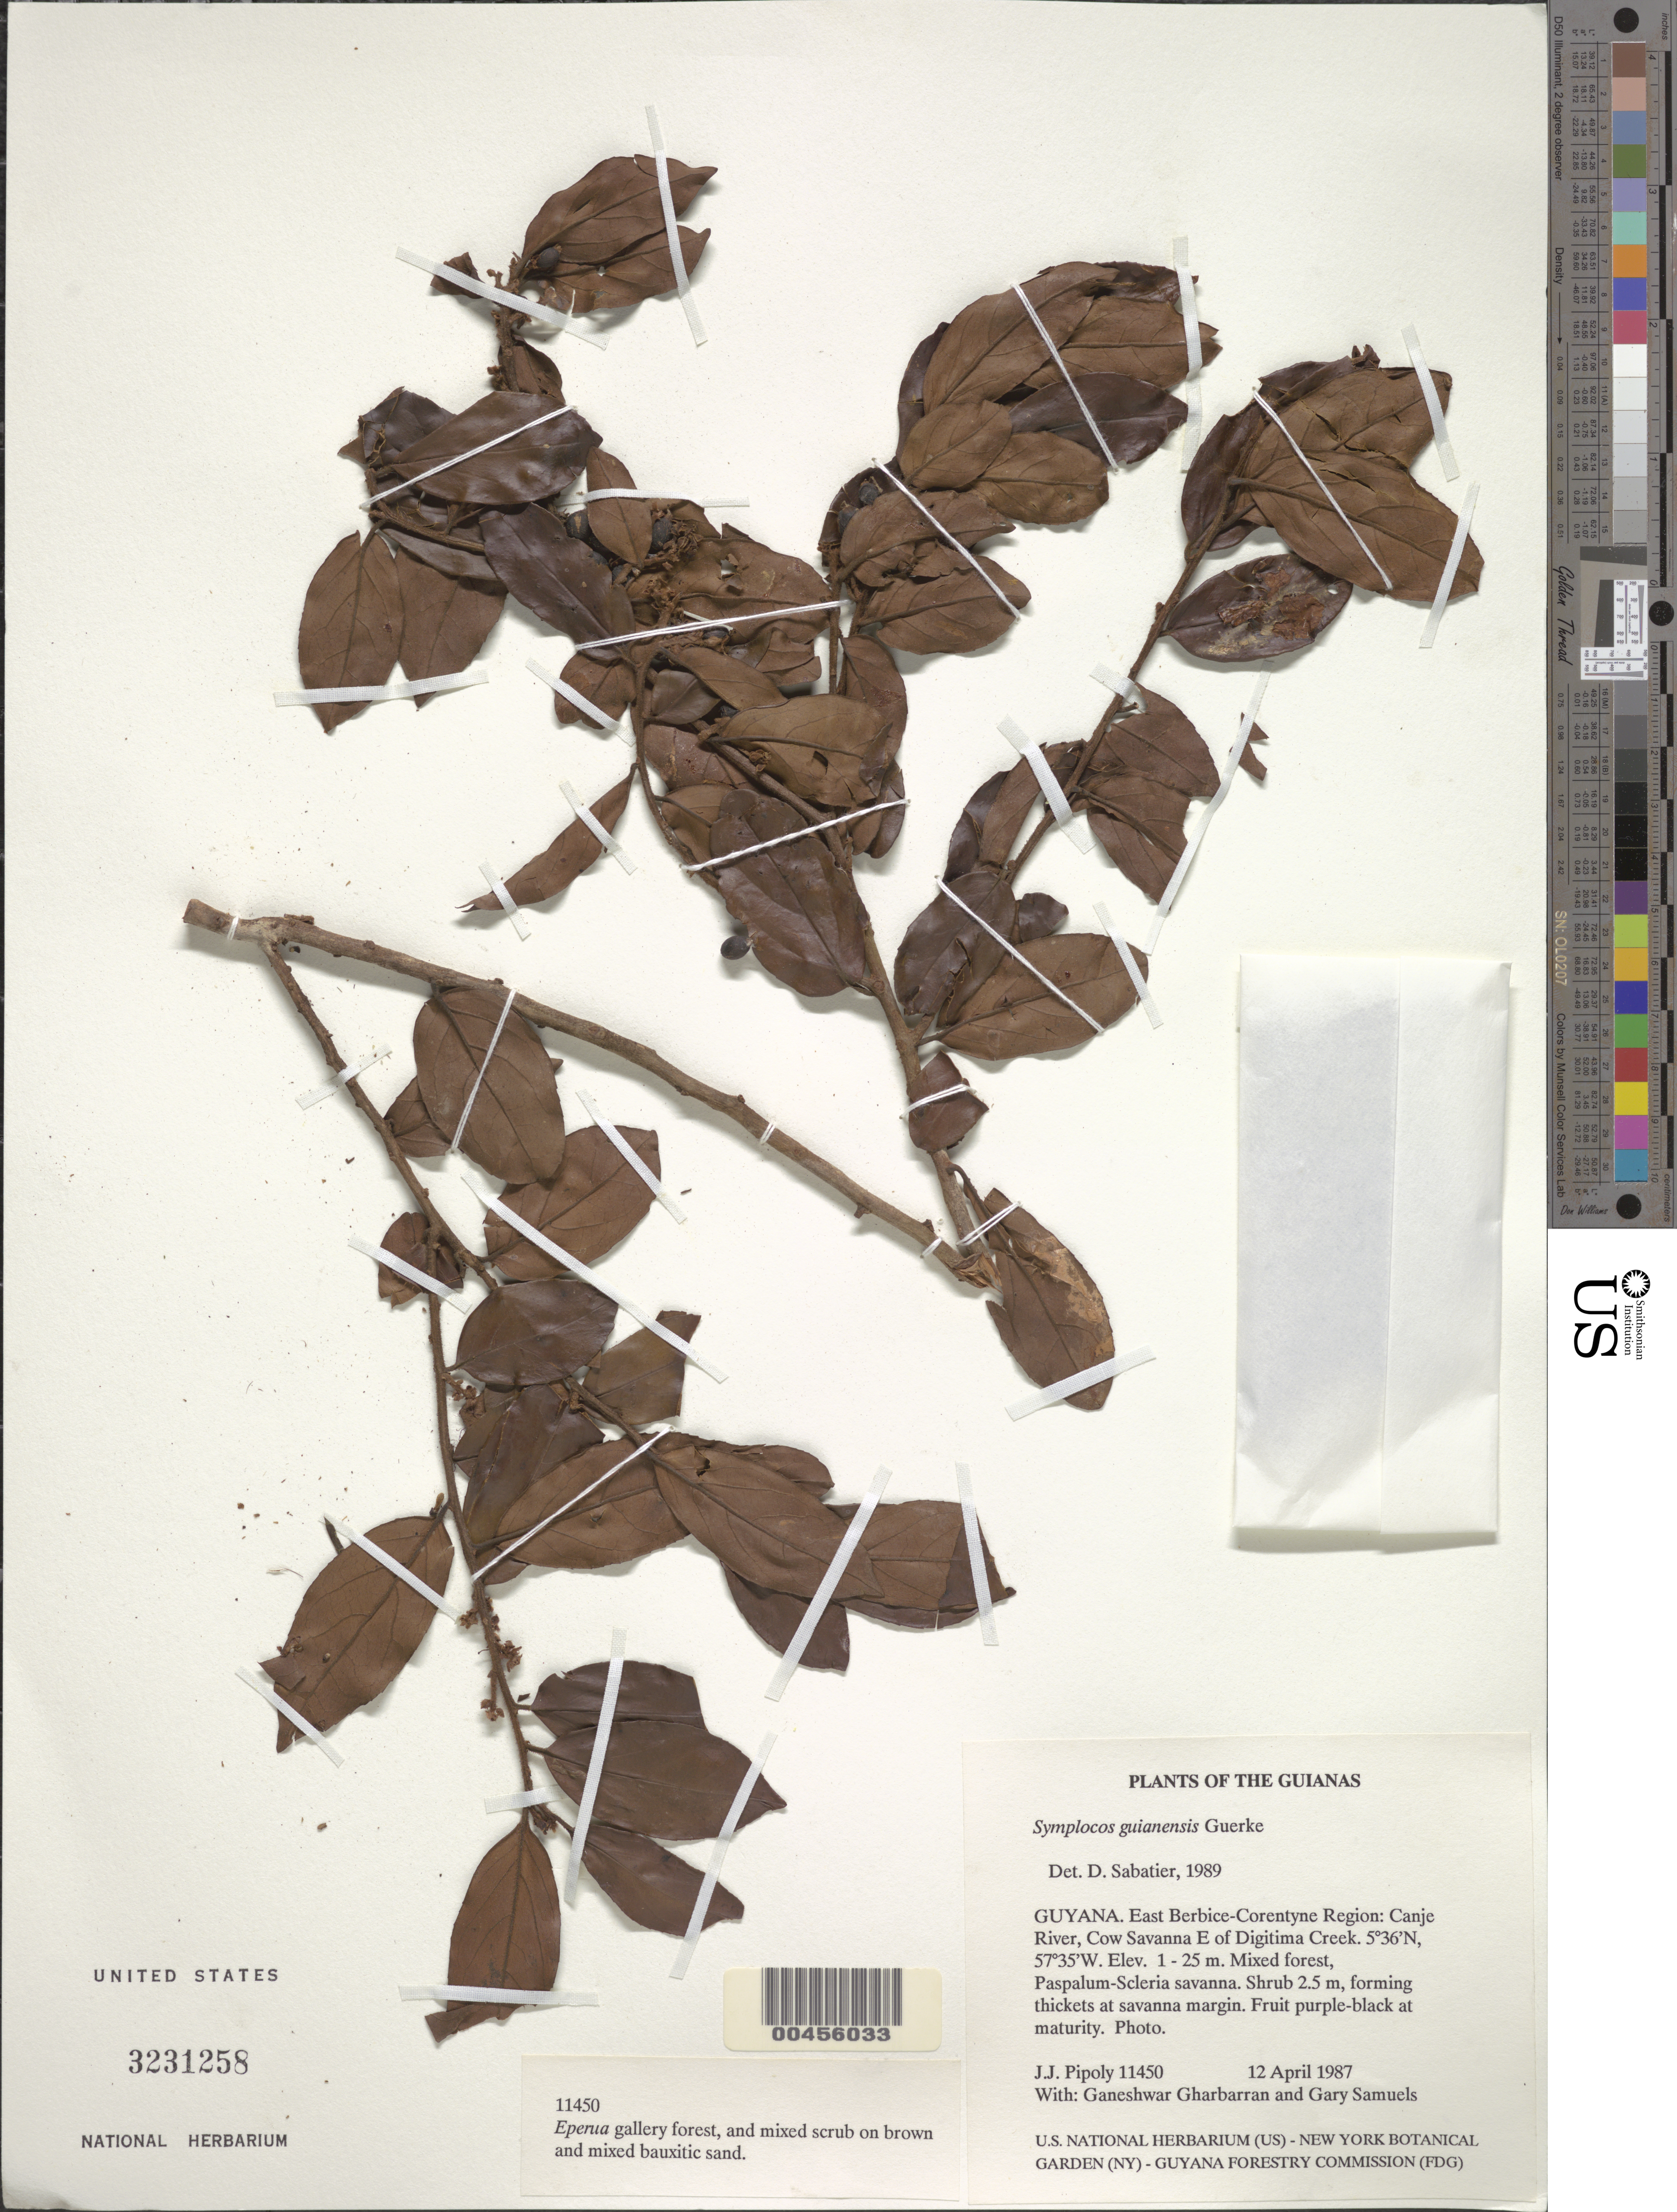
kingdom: Plantae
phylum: Tracheophyta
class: Magnoliopsida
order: Ericales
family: Symplocaceae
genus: Symplocos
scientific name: Symplocos guianensis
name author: (Aubl.) Gürke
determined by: Sabatier, D.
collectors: J. J. Pipoly, G. Gharbarran & G. Samuels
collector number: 11450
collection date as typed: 12 April 1987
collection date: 1987-04-12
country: Guyana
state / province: E. Berbice-Corentyne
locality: Canje River, Cow Savanna E of Digitima Creek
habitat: Mixed forest, Paspalum-Scleria savanna, Eperua gallery forest and mixed scrub on brown and mixed bauxitic sand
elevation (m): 1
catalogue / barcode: US 3231258